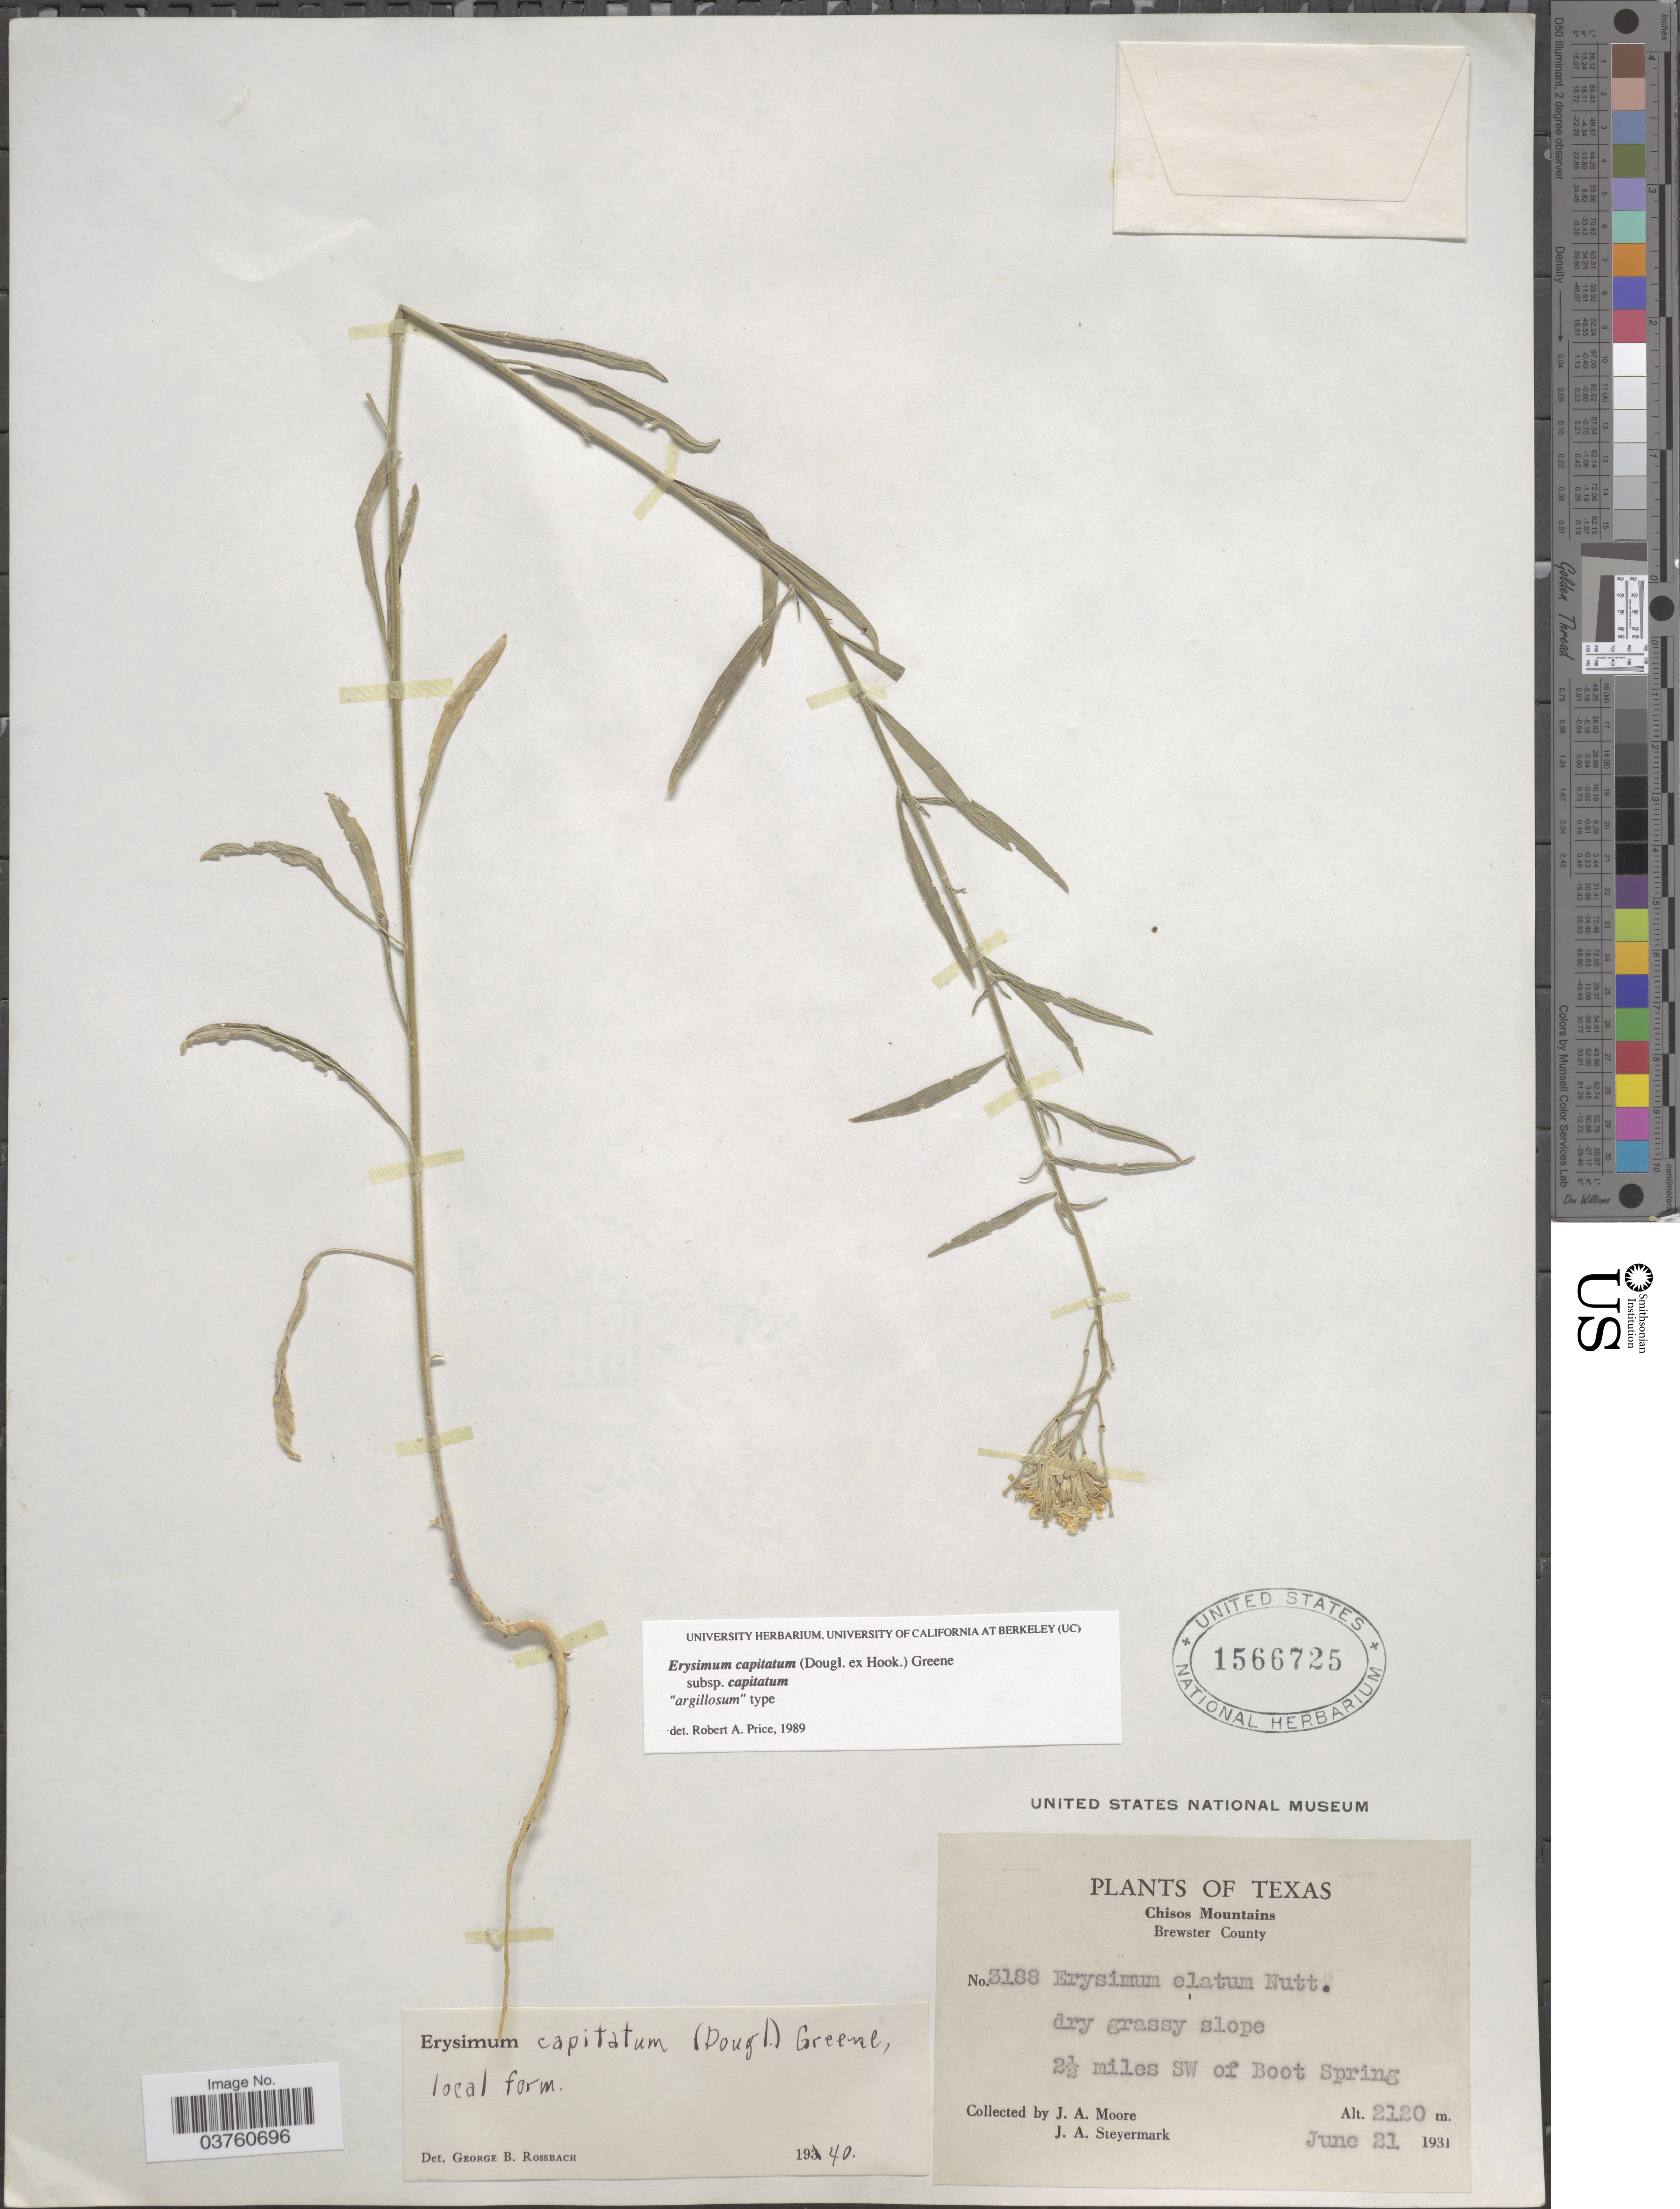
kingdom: Plantae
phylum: Tracheophyta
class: Magnoliopsida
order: Brassicales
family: Brassicaceae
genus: Erysimum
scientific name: Erysimum capitatum subsp. capitatum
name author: (Douglas ex Hook.) Greene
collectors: J. A. Moore & J. Steyermark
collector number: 3188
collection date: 1931-06-21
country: United States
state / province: Texas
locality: Chisos Mountains. Brewster County. 2½ miles SW of Boot Spring.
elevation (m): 2120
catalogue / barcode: US 1566725